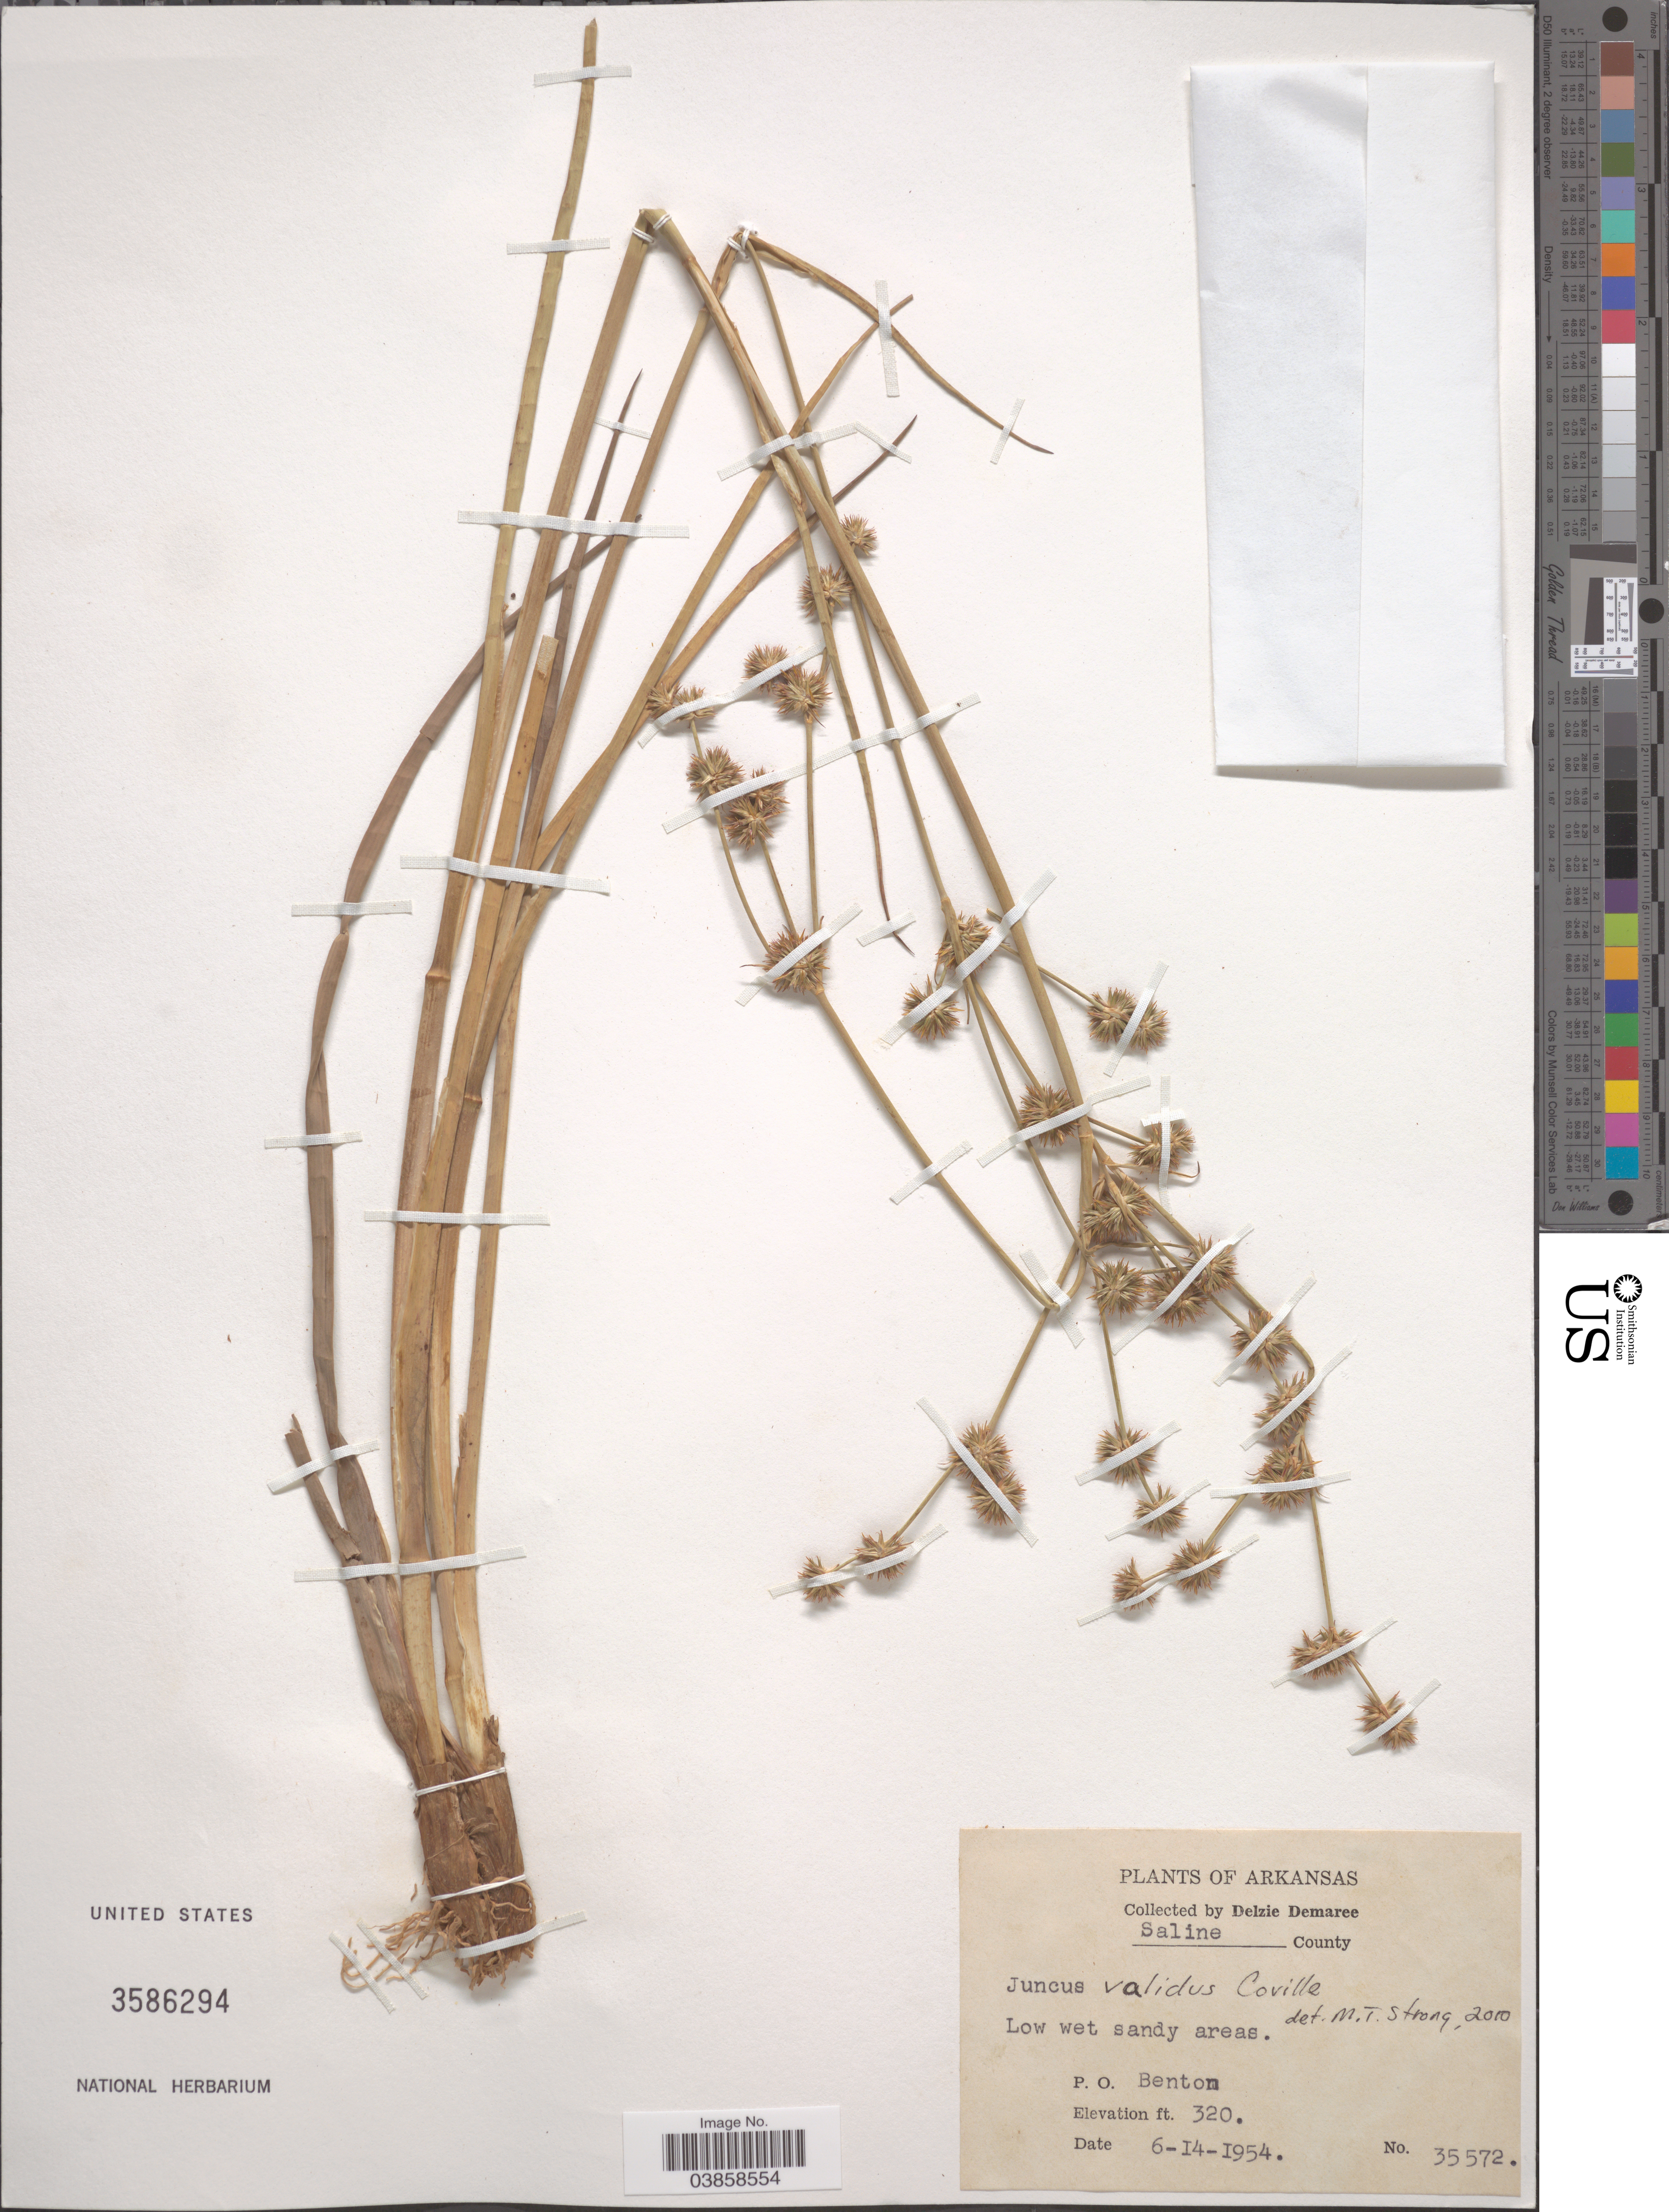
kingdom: Plantae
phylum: Tracheophyta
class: Liliopsida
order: Poales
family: Juncaceae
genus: Juncus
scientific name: Juncus validus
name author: Coville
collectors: D. Demaree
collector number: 35572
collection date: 1954-06-14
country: United States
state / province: Arkansas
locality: Saline County. P.O. Benton.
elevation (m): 98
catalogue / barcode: US 3586294